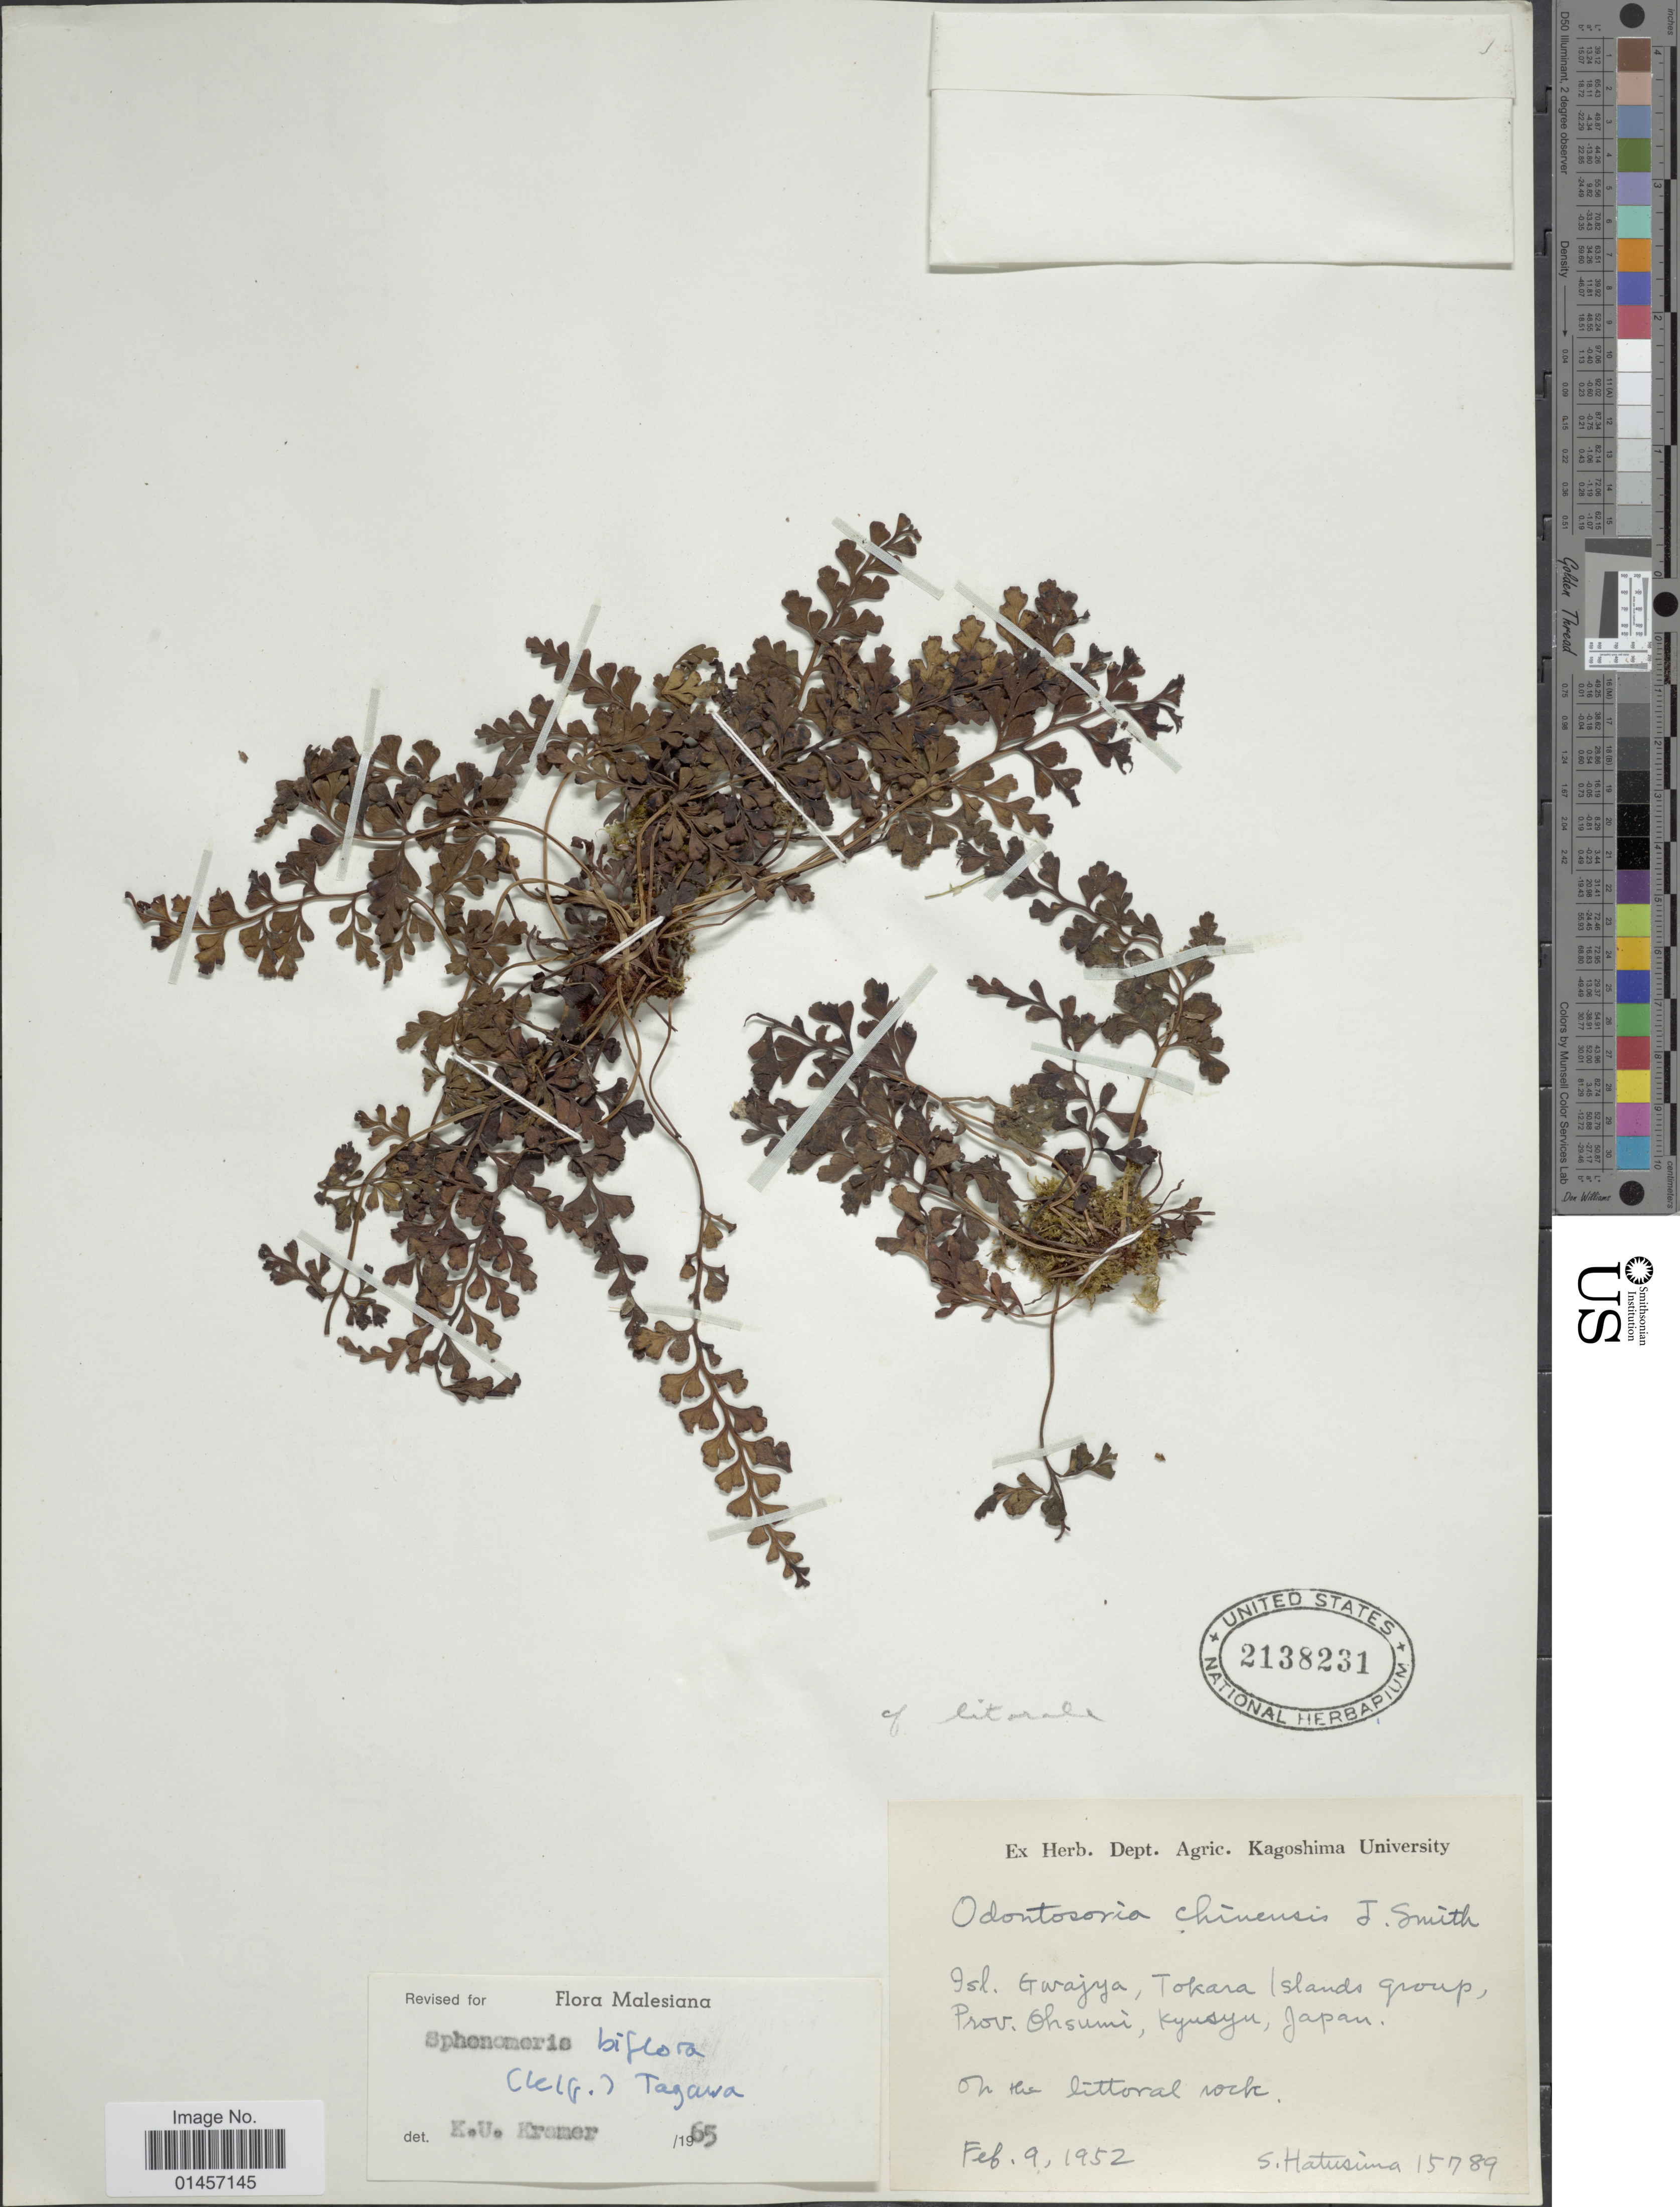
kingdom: Plantae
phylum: Tracheophyta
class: Polypodiopsida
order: Polypodiales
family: Lindsaeaceae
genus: Sphenomeris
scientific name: Sphenomeris biflora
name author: (Kaulf.) Mett.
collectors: S. Hatusima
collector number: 15789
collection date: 1952-02-09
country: Japan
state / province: Kagosima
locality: Isl. Gwajya, Tokara Islands group, Prov. Ohsumi, Kyushu, Japan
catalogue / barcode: US 2138231